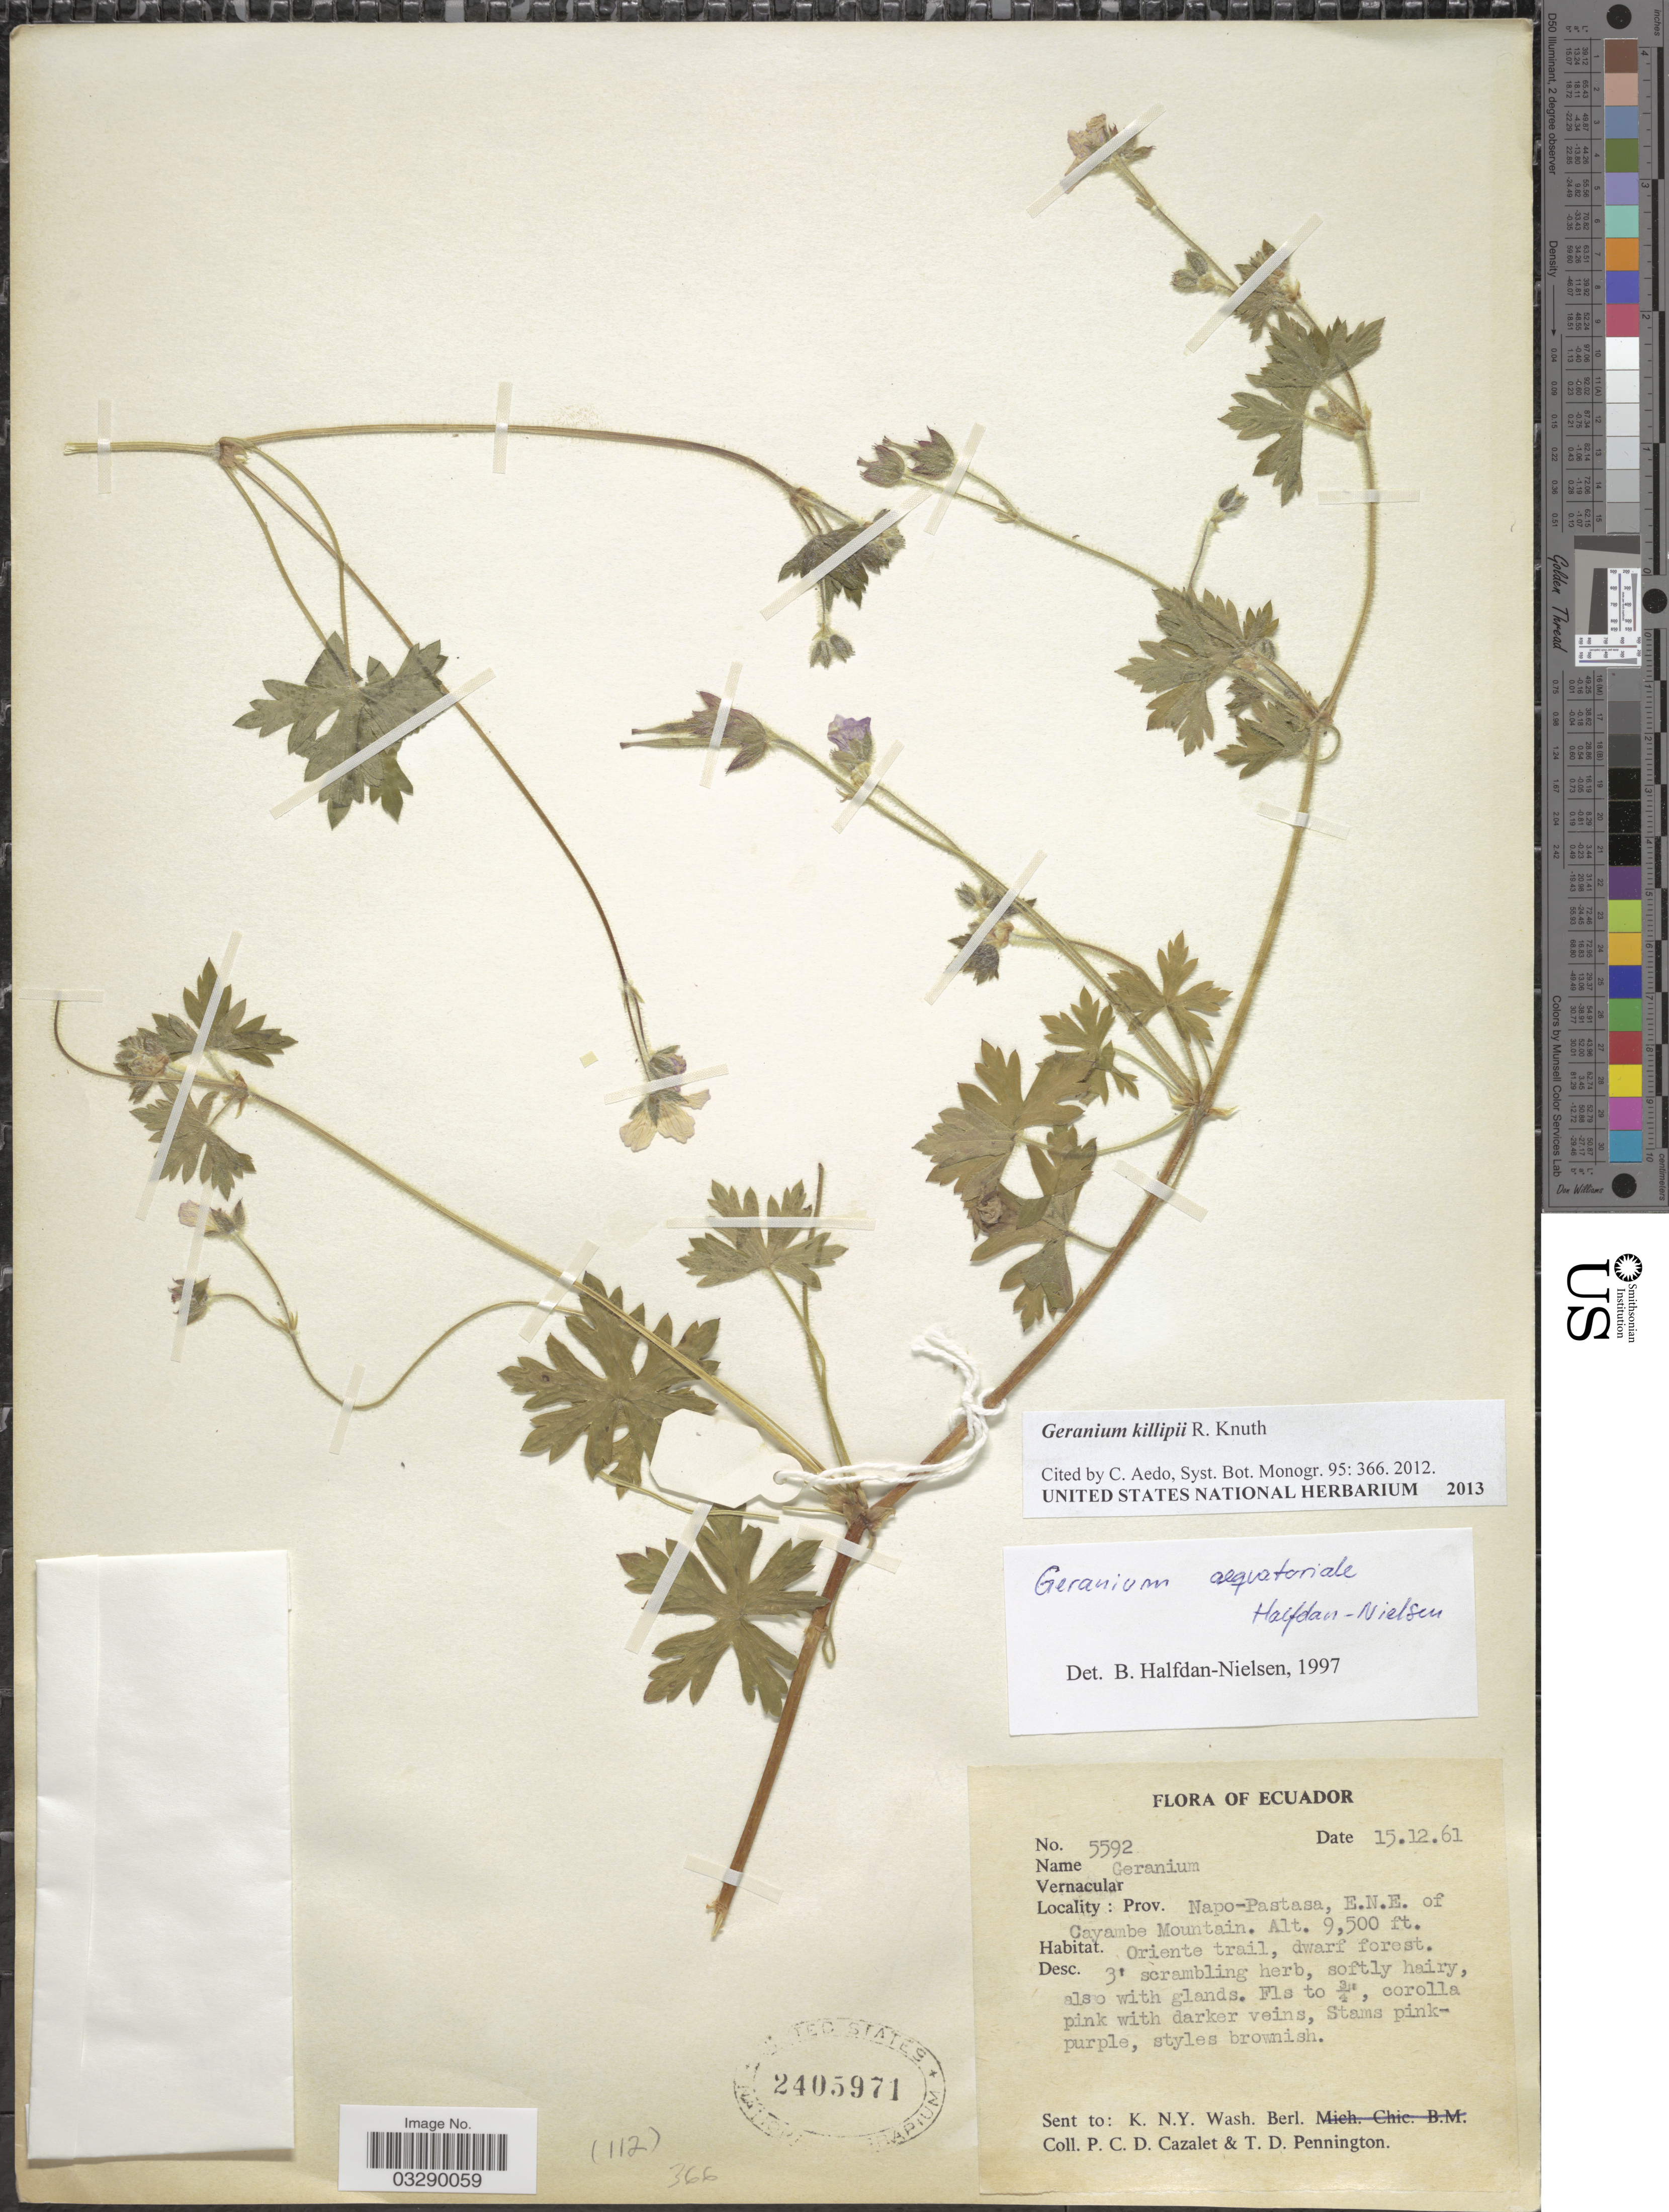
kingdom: Plantae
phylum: Tracheophyta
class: Magnoliopsida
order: Geraniales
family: Geraniaceae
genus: Geranium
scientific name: Geranium killipii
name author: R. Knuth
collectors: P. C. D. Cazalet & T. D. Pennington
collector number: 5592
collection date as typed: Transcribed d/m/y: 15/12/61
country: Ecuador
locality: Napo-Pastasa, E.N.E. of Cayambe Mountain. Oriente trail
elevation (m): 2896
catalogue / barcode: US 2405971